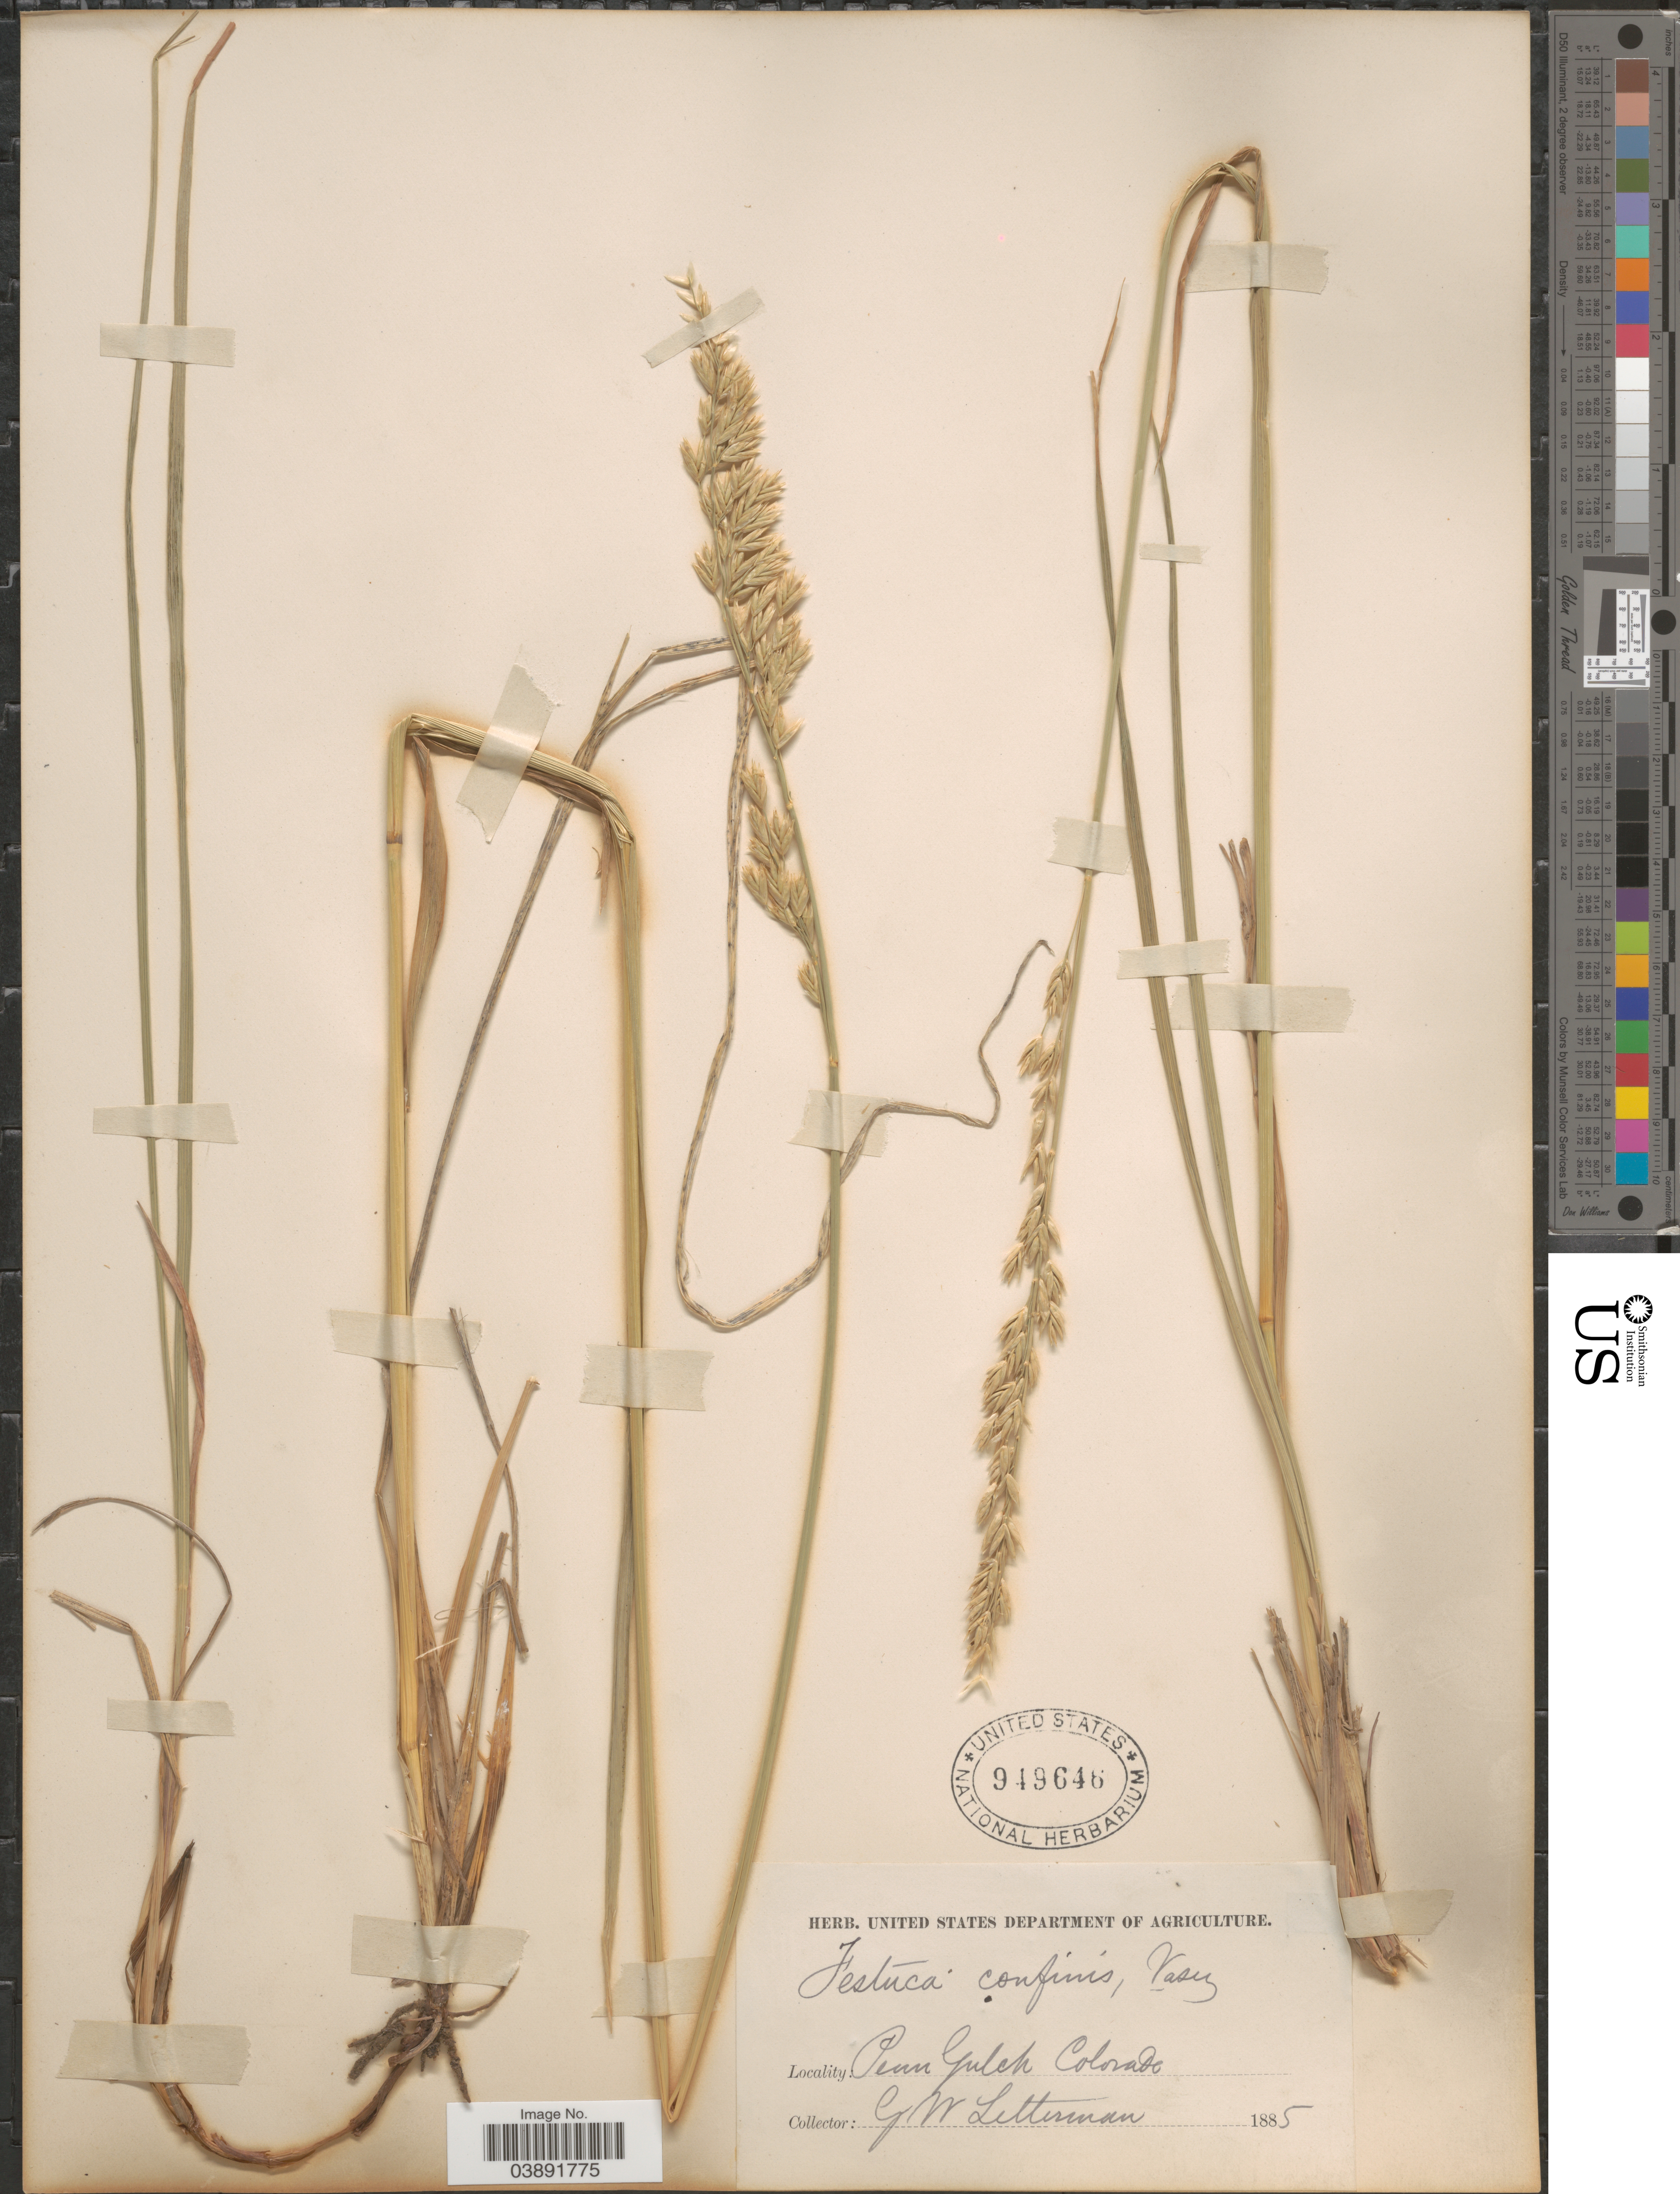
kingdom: Plantae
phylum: Tracheophyta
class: Liliopsida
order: Poales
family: Poaceae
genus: Hesperochloa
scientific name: Hesperochloa kingii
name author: (S. Watson) Rydb.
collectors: G. W. Letterman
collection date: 1885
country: United States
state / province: Colorado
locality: Penn Gulch.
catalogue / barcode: US 949646